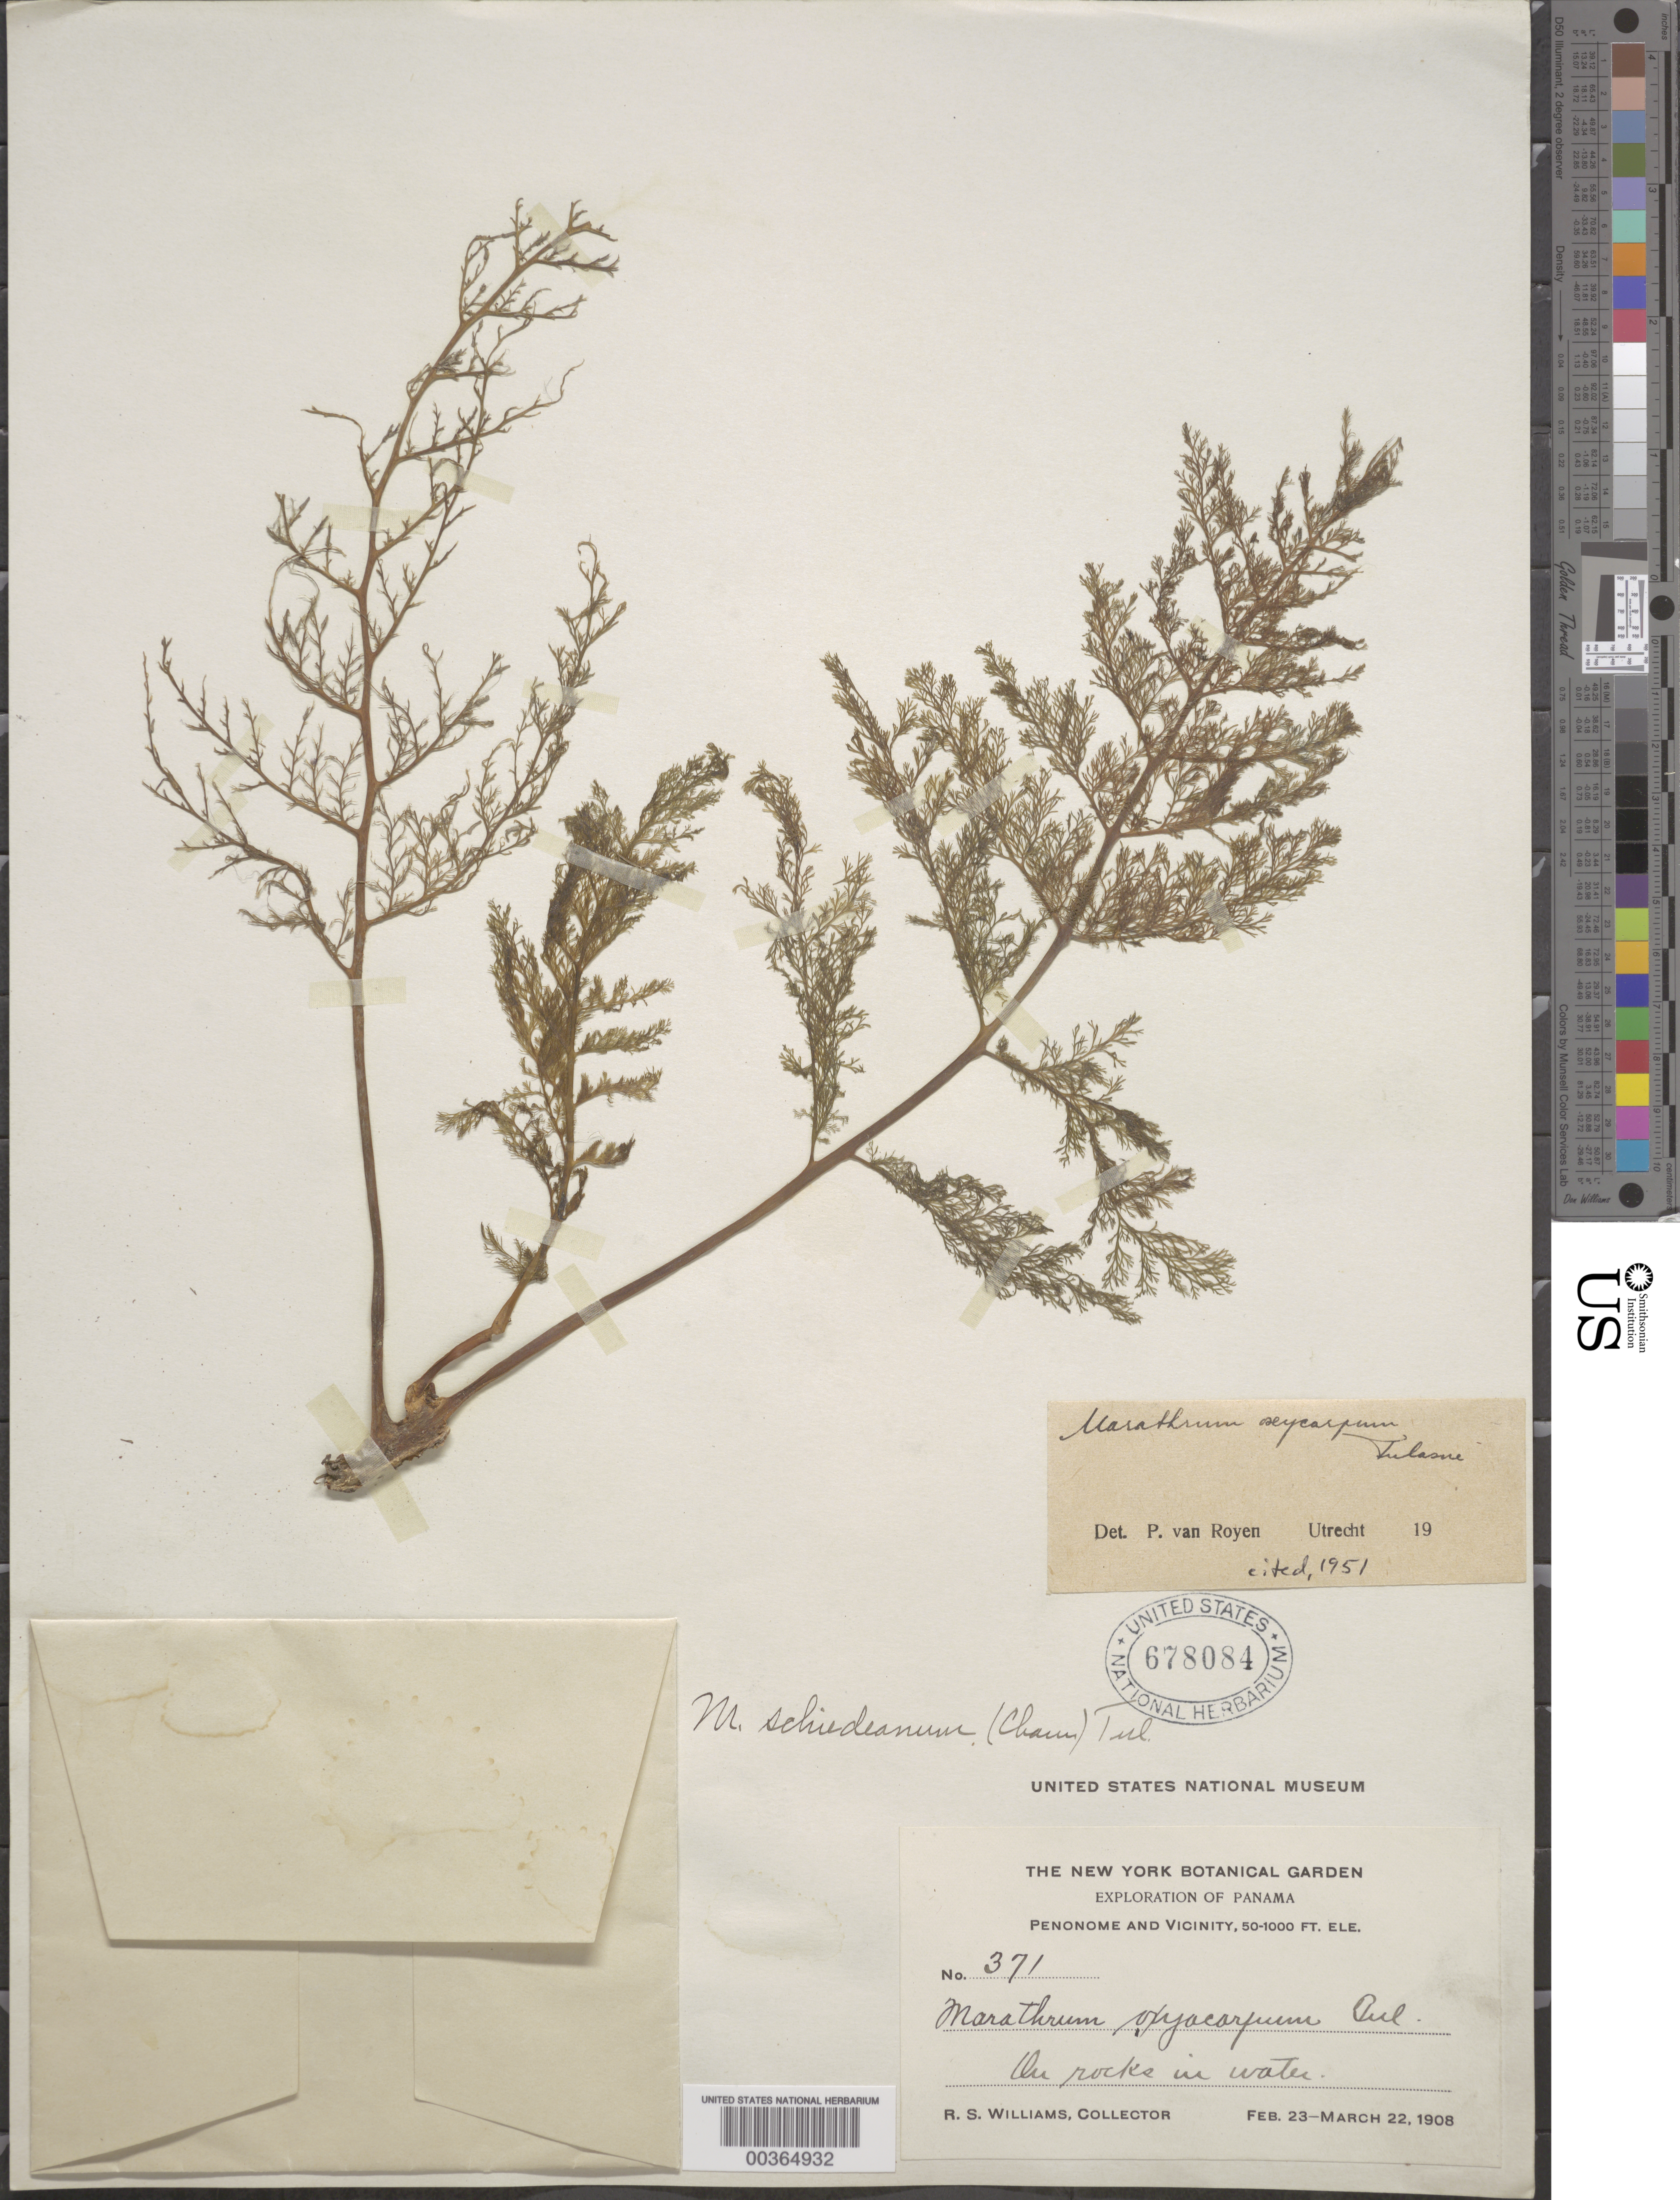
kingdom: Plantae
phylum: Tracheophyta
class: Magnoliopsida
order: Malpighiales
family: Podostemaceae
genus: Marathrum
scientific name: Marathrum oxycarpum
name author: Tul.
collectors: R. S. Williams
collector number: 371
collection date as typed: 23 Feb 1908 to 22 Mar 1908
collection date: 1908-02-23/1908-03-22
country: Panama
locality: Penonome and vicinity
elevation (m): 50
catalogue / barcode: US 678084